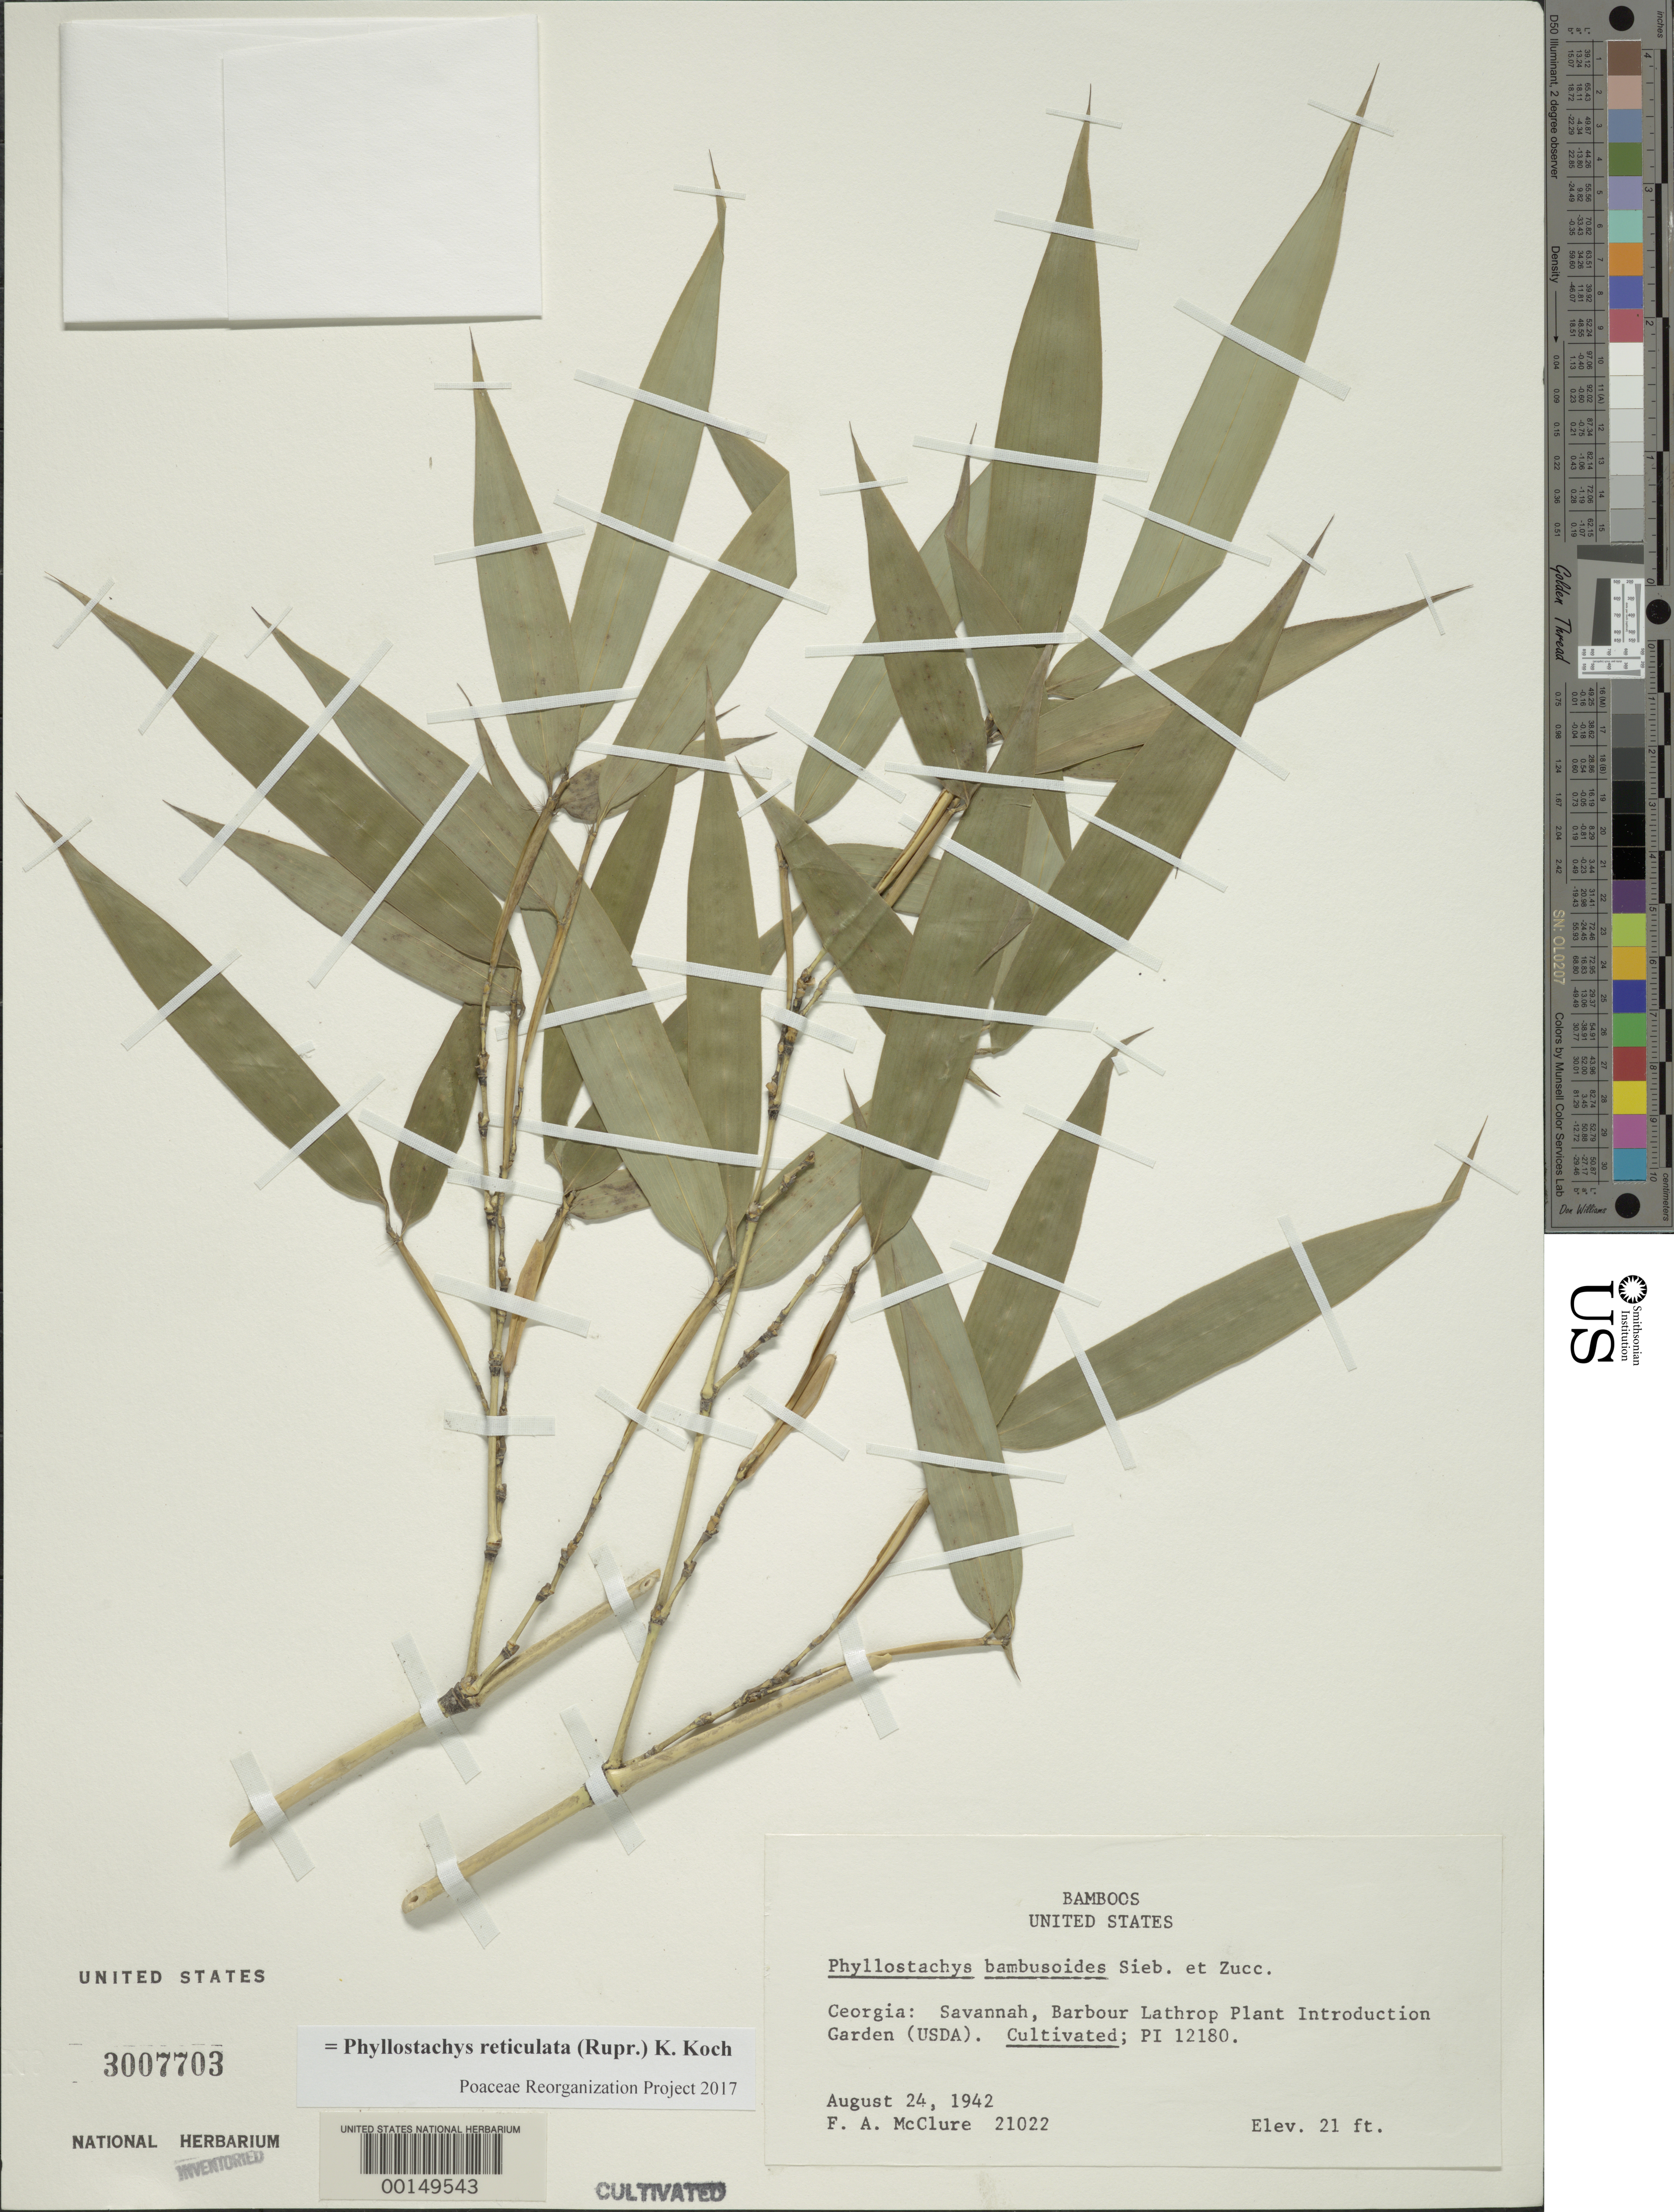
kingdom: Plantae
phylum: Tracheophyta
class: Liliopsida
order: Poales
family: Poaceae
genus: Phyllostachys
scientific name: Phyllostachys reticulata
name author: (Rupr.) K. Koch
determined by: Poaceae Reorganization Project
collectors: F. A. McClure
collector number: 21022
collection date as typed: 24 Aug 1942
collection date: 1942-08-24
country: United States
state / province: Georgia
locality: Savannah, barbour lathrop p.i. garden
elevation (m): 6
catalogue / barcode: US 3007703